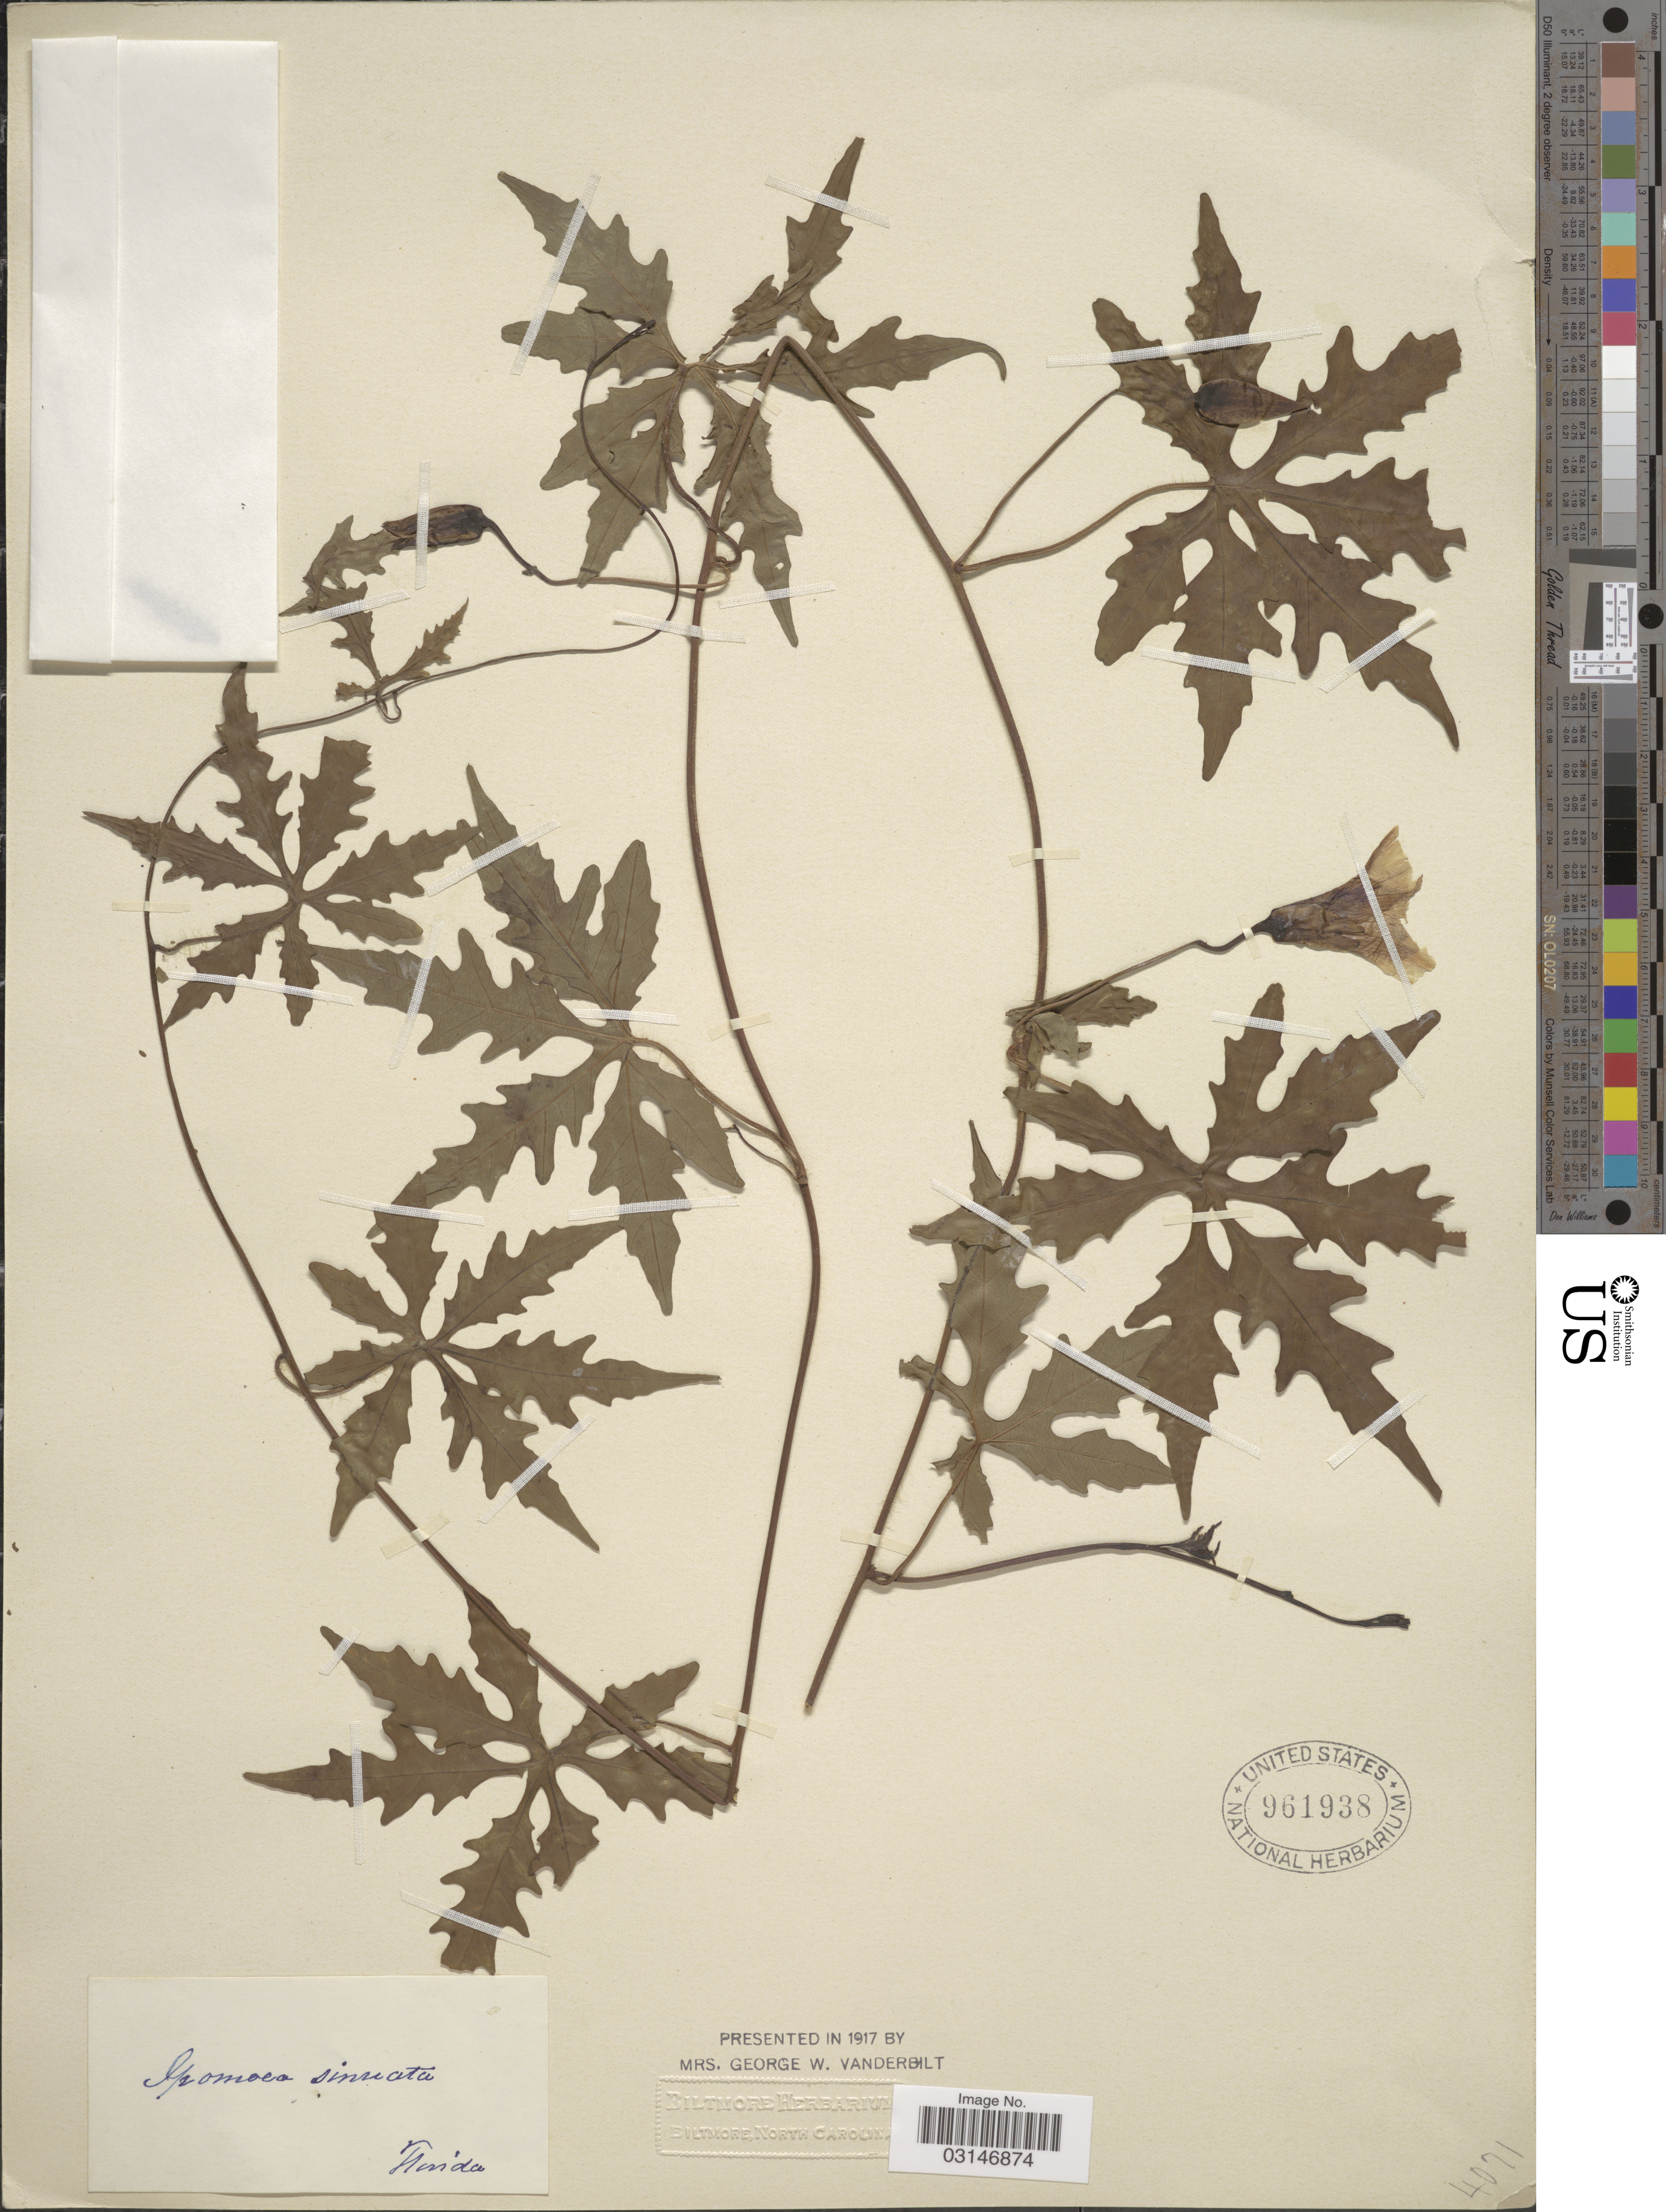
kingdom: Plantae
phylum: Tracheophyta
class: Magnoliopsida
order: Solanales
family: Convolvulaceae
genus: Distimake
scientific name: Distimake dissectus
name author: (Jacq.) A. R. Simões & Staples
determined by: Strong, Mark T., (BOT), Smithsonian Institution - National Museum of Natural History (UNITED STATES)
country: United States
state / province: Florida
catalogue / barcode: US 961938